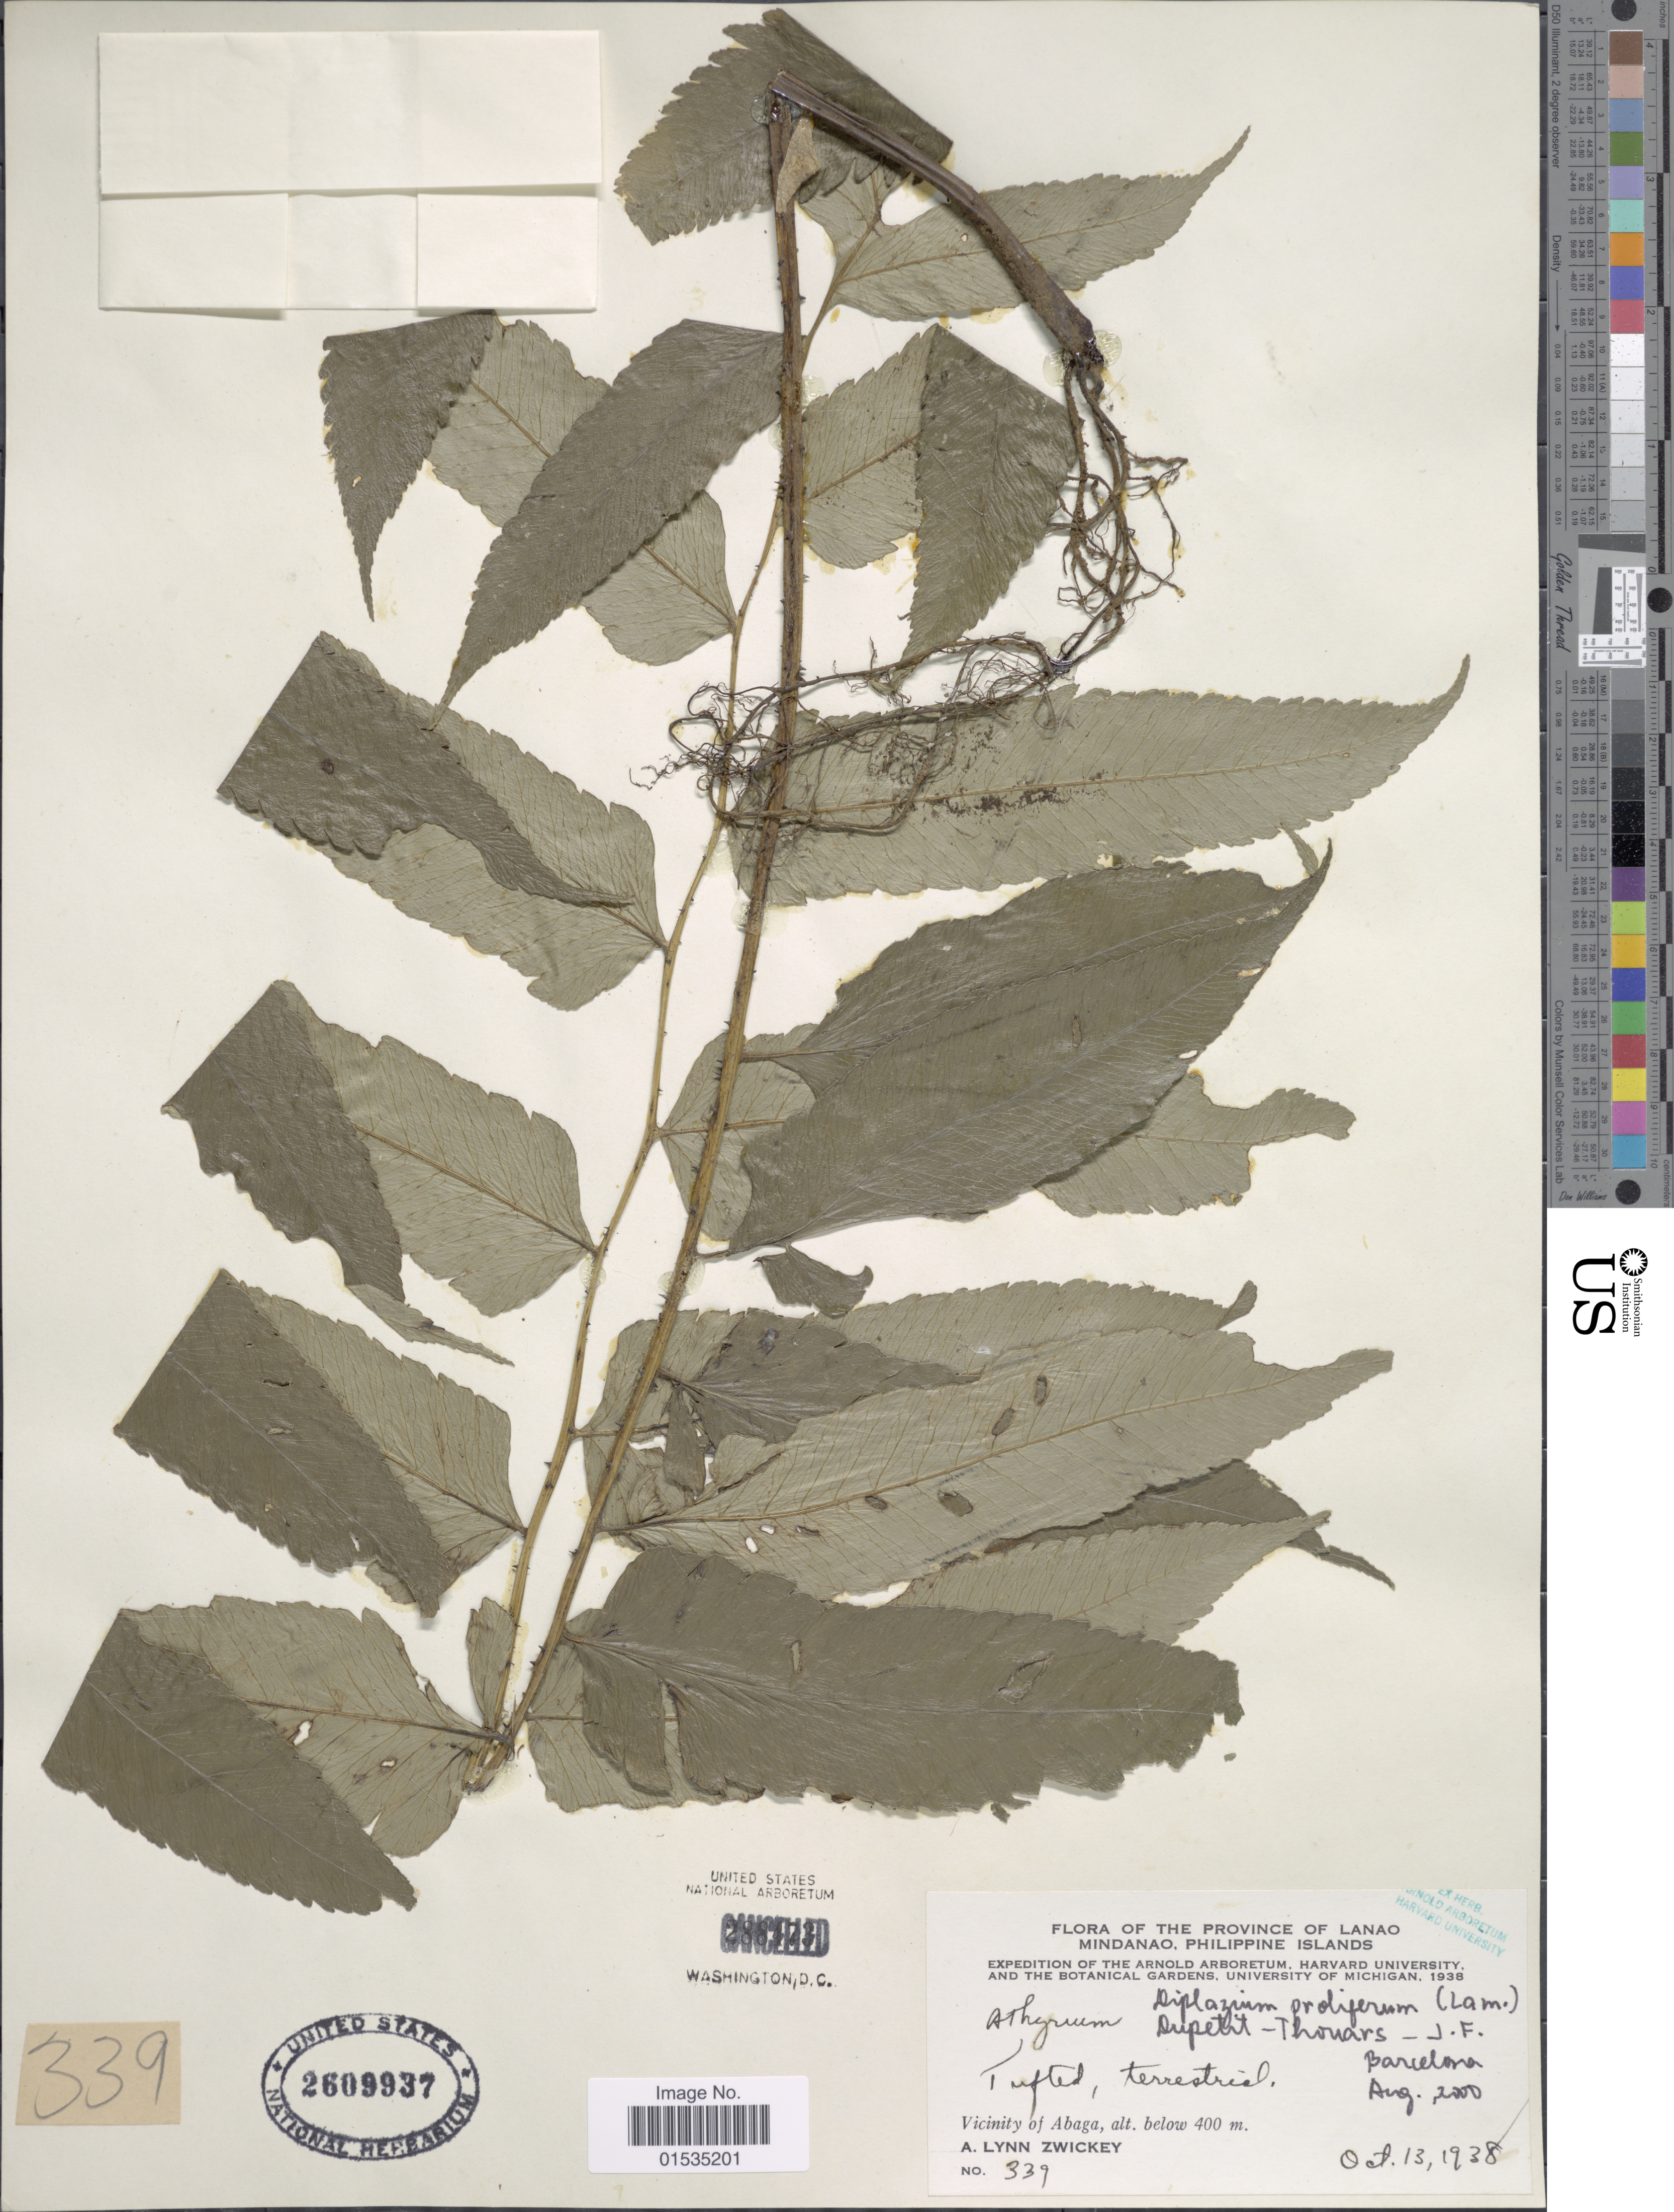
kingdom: Plantae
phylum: Tracheophyta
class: Polypodiopsida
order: Polypodiales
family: Athyriaceae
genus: Diplazium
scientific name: Diplazium proliferum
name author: (Lam.) Thouars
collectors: A. Zwickey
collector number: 339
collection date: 1938-10-13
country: Papua New Guinea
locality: Province of Lanao, Mindanao, Vicinity of Abaga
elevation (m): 400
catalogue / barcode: US 2609937